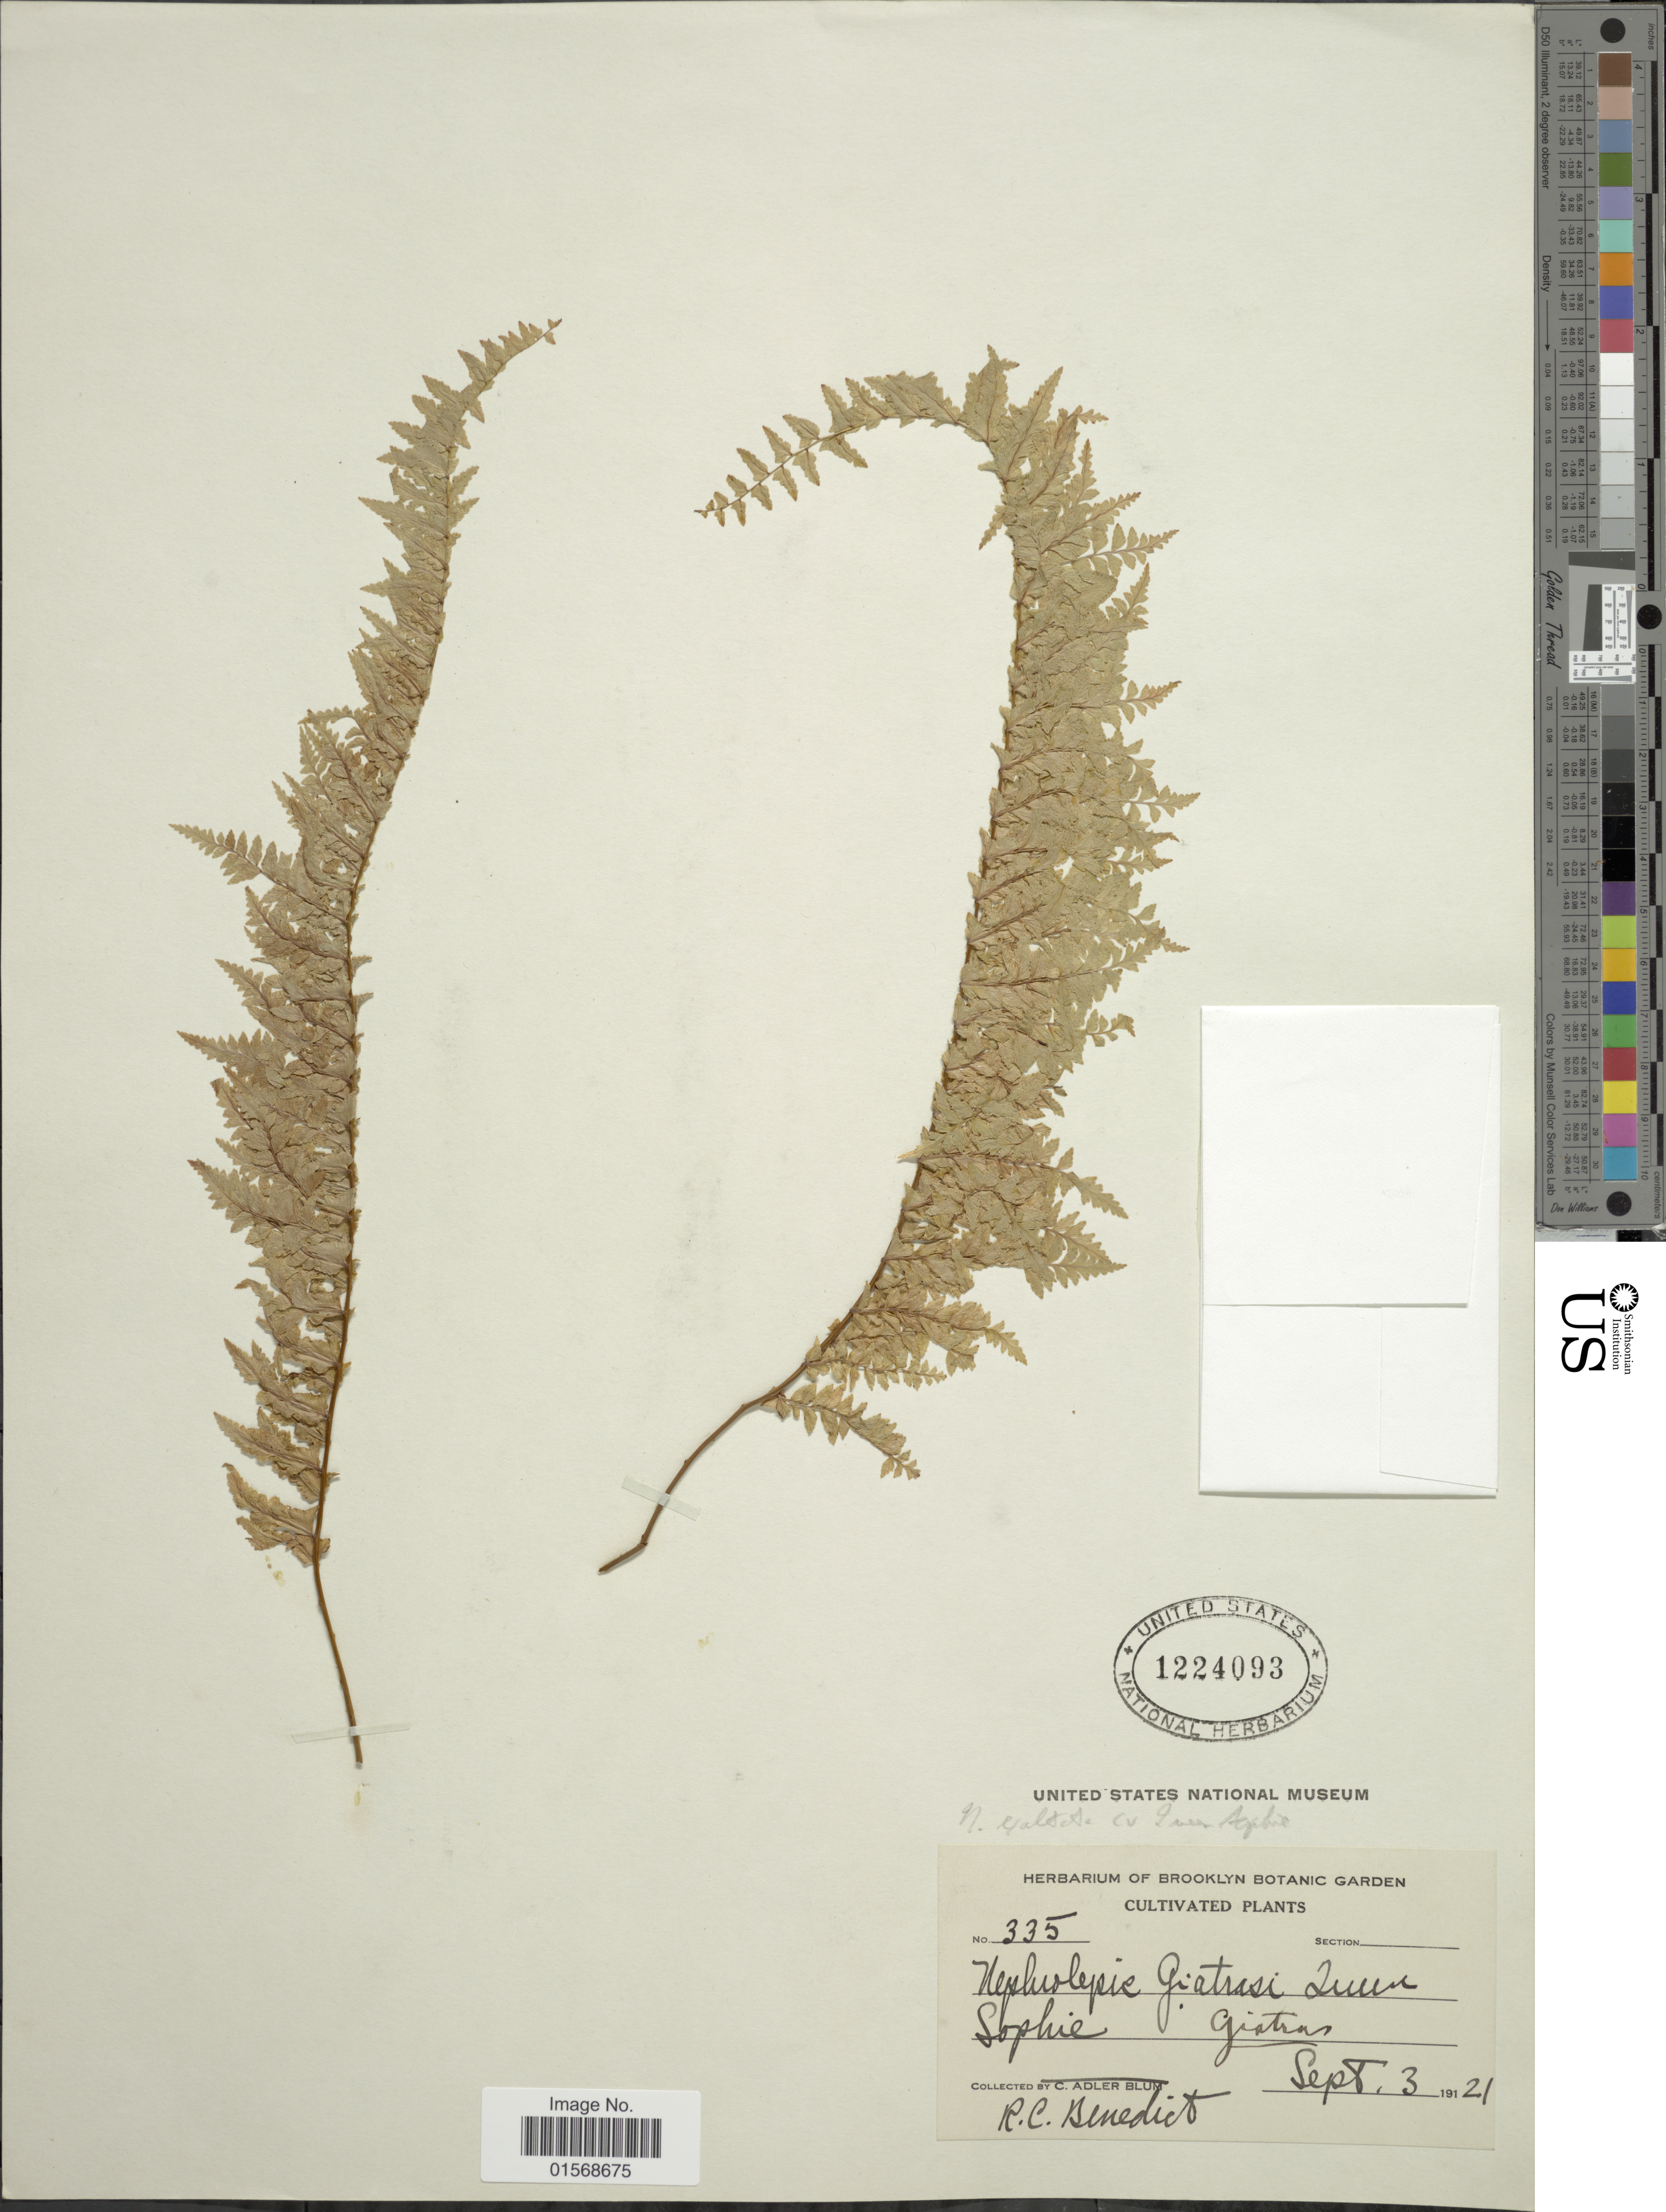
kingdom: Plantae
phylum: Tracheophyta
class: Polypodiopsida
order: Polypodiales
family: Nephrolepidaceae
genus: Nephrolepis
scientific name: Nephrolepis 'Queen Sophie'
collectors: R. C. Benedict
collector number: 335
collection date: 1921-09-03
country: United States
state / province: New York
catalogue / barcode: US 1224093